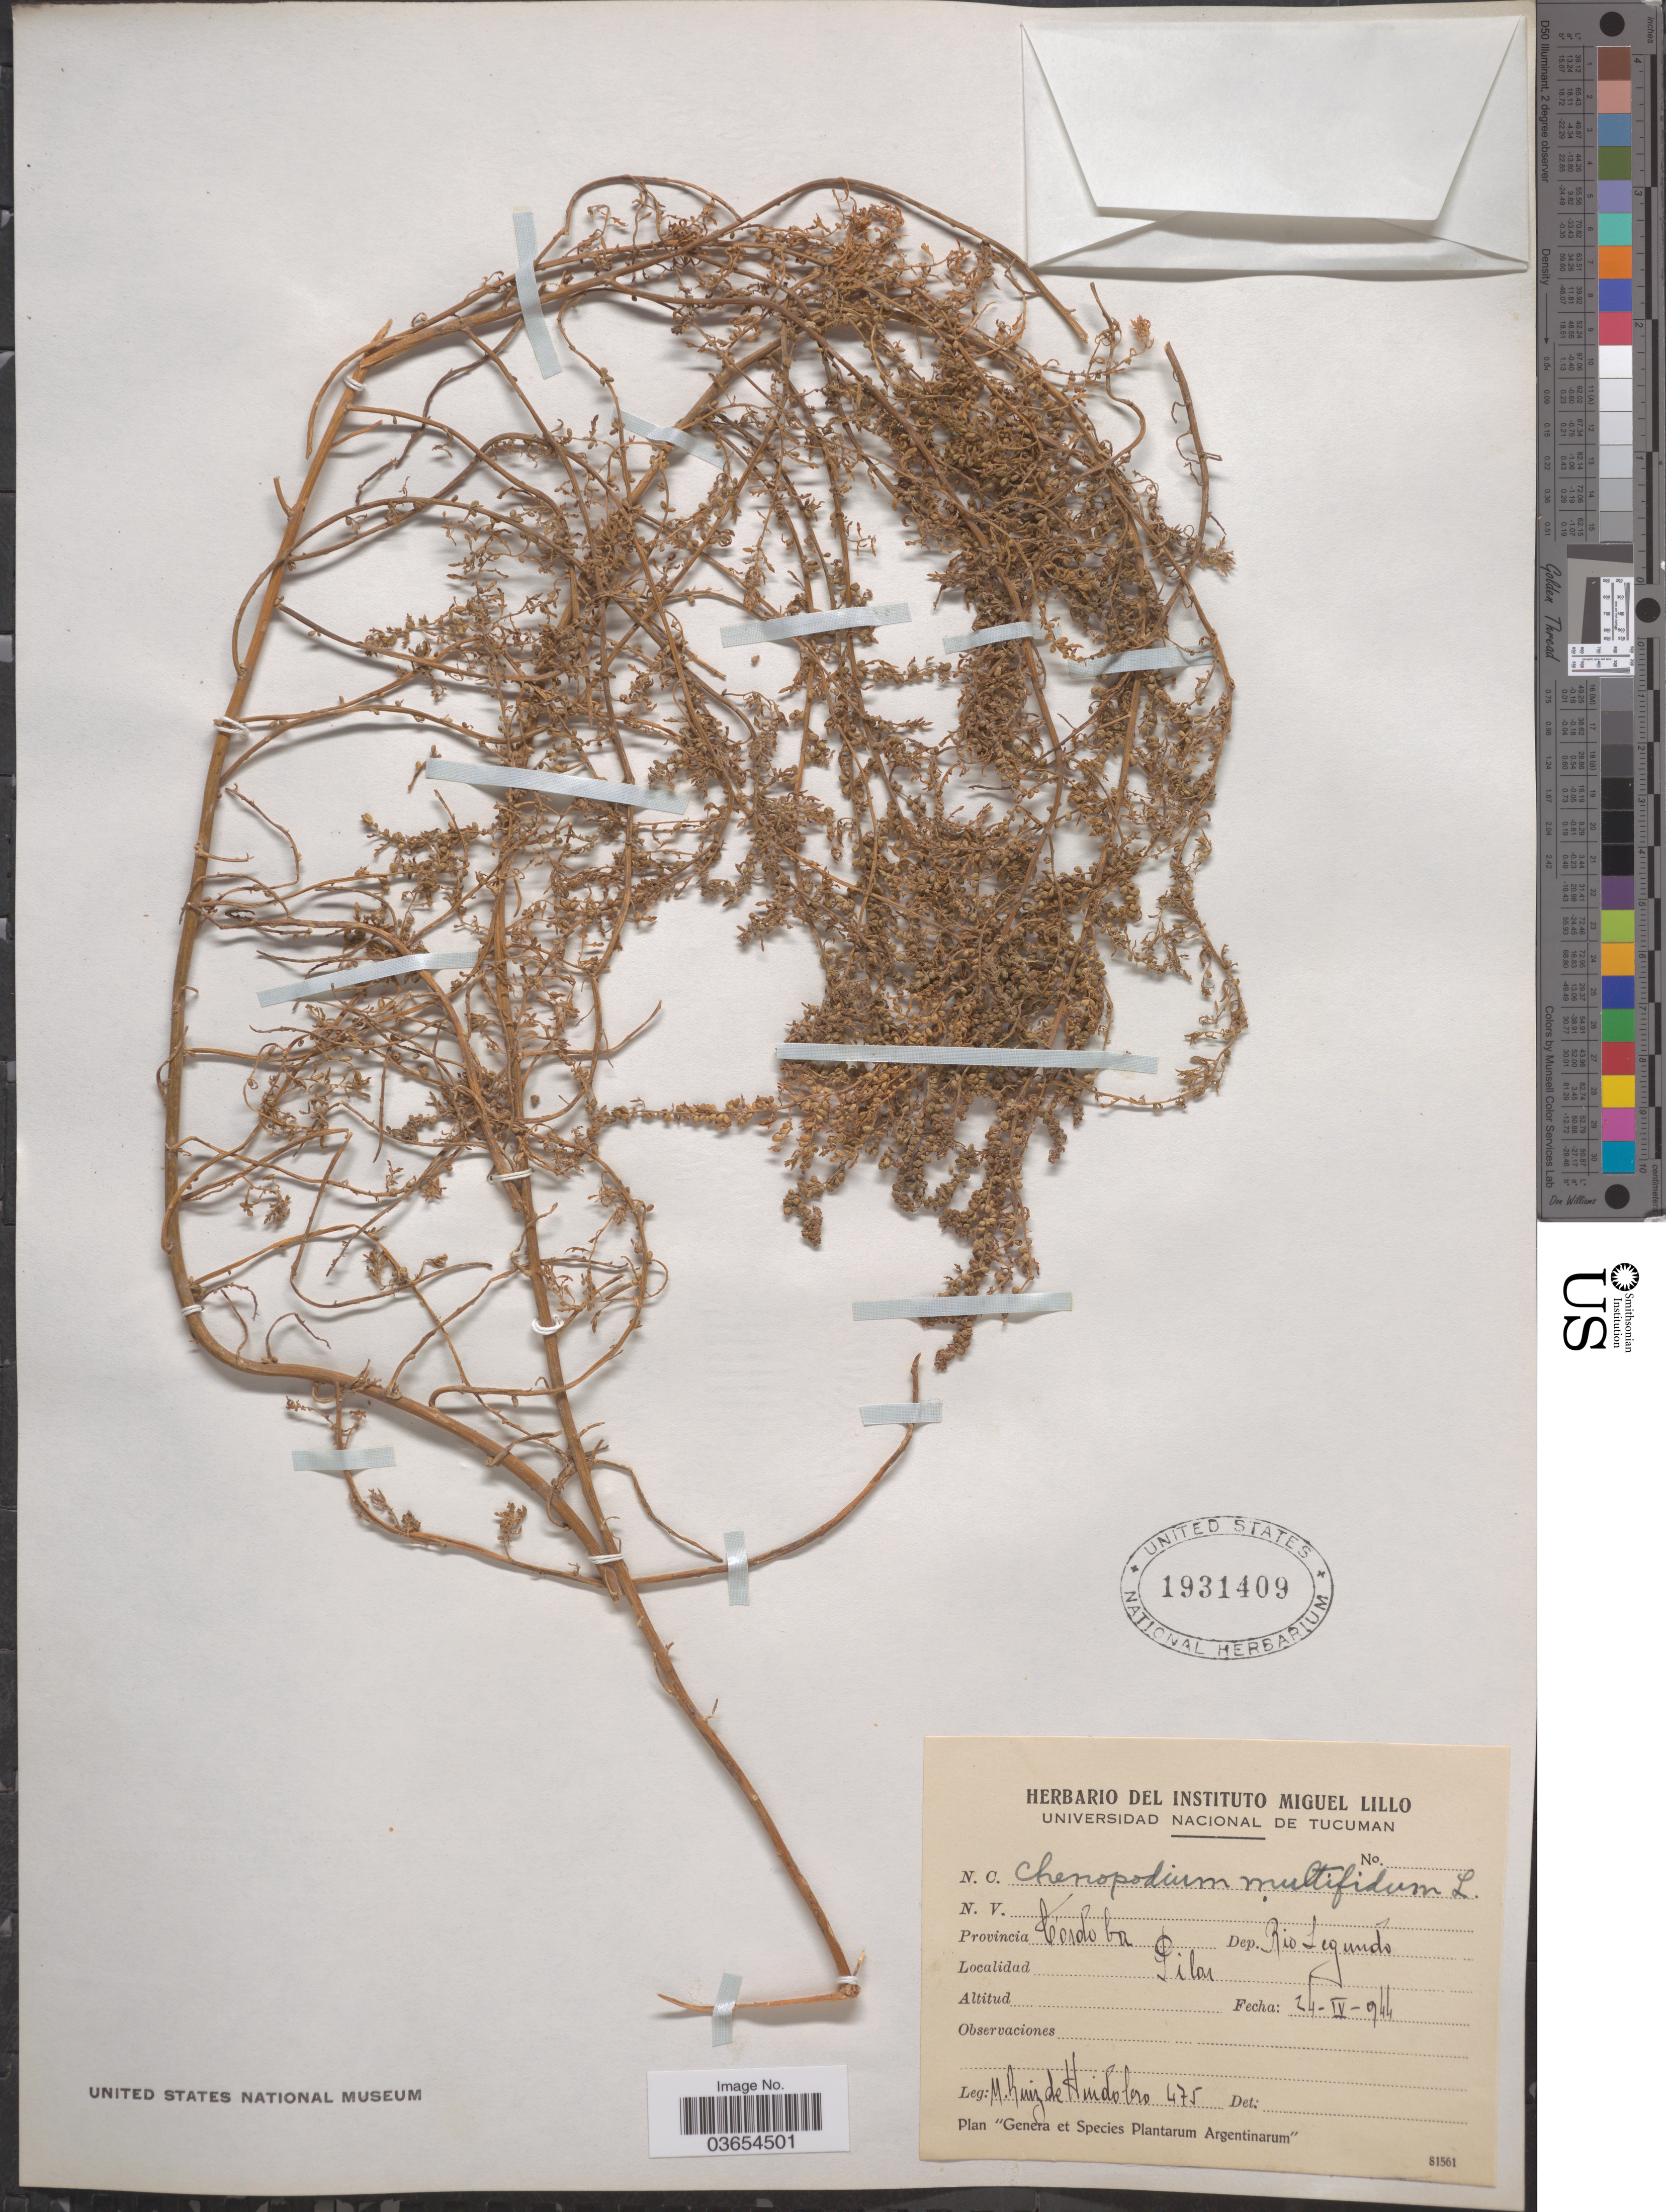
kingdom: Plantae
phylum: Tracheophyta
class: Magnoliopsida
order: Caryophyllales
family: Amaranthaceae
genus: Chenopodium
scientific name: Chenopodium multifidum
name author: L.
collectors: M. Ruiz Huidobro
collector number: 475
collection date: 1944-04-24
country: Argentina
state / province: Cordoba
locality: Dep. Rio Segundo. Pilar.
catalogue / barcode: US 1931409